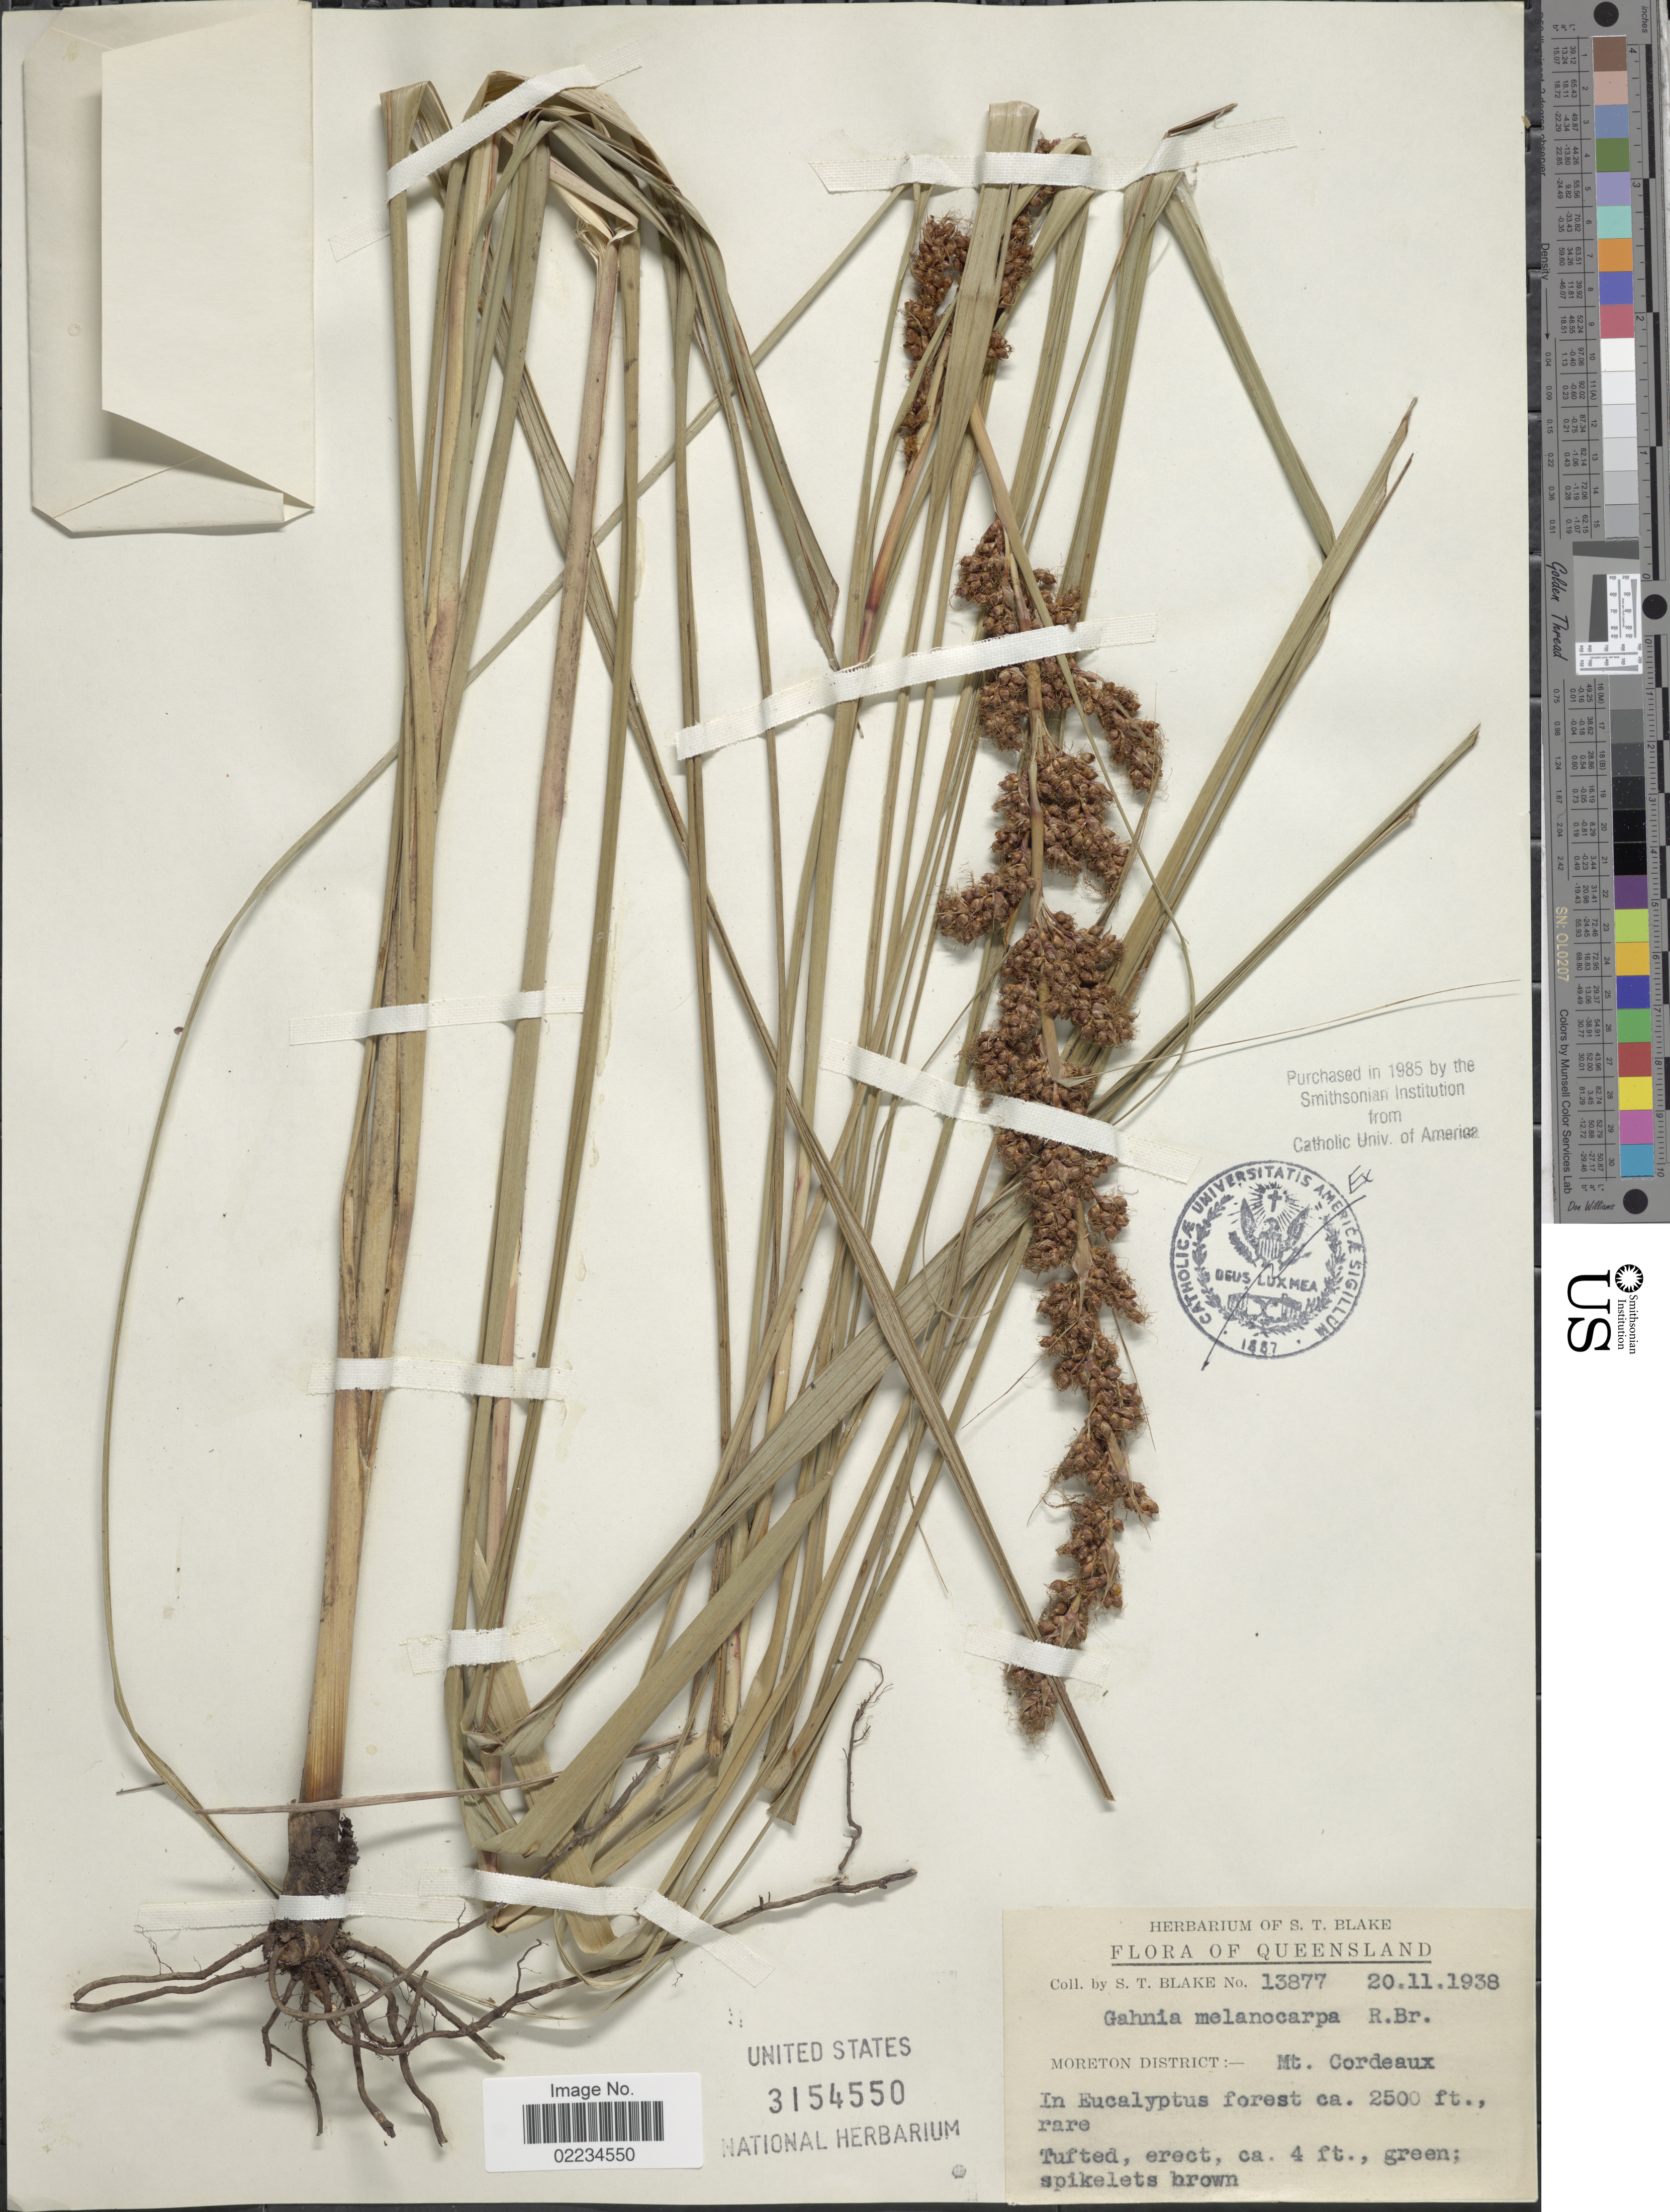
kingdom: Plantae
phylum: Tracheophyta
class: Liliopsida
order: Poales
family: Cyperaceae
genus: Gahnia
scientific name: Gahnia melanocarpa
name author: R. Br.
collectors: S. T. Blake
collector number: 13877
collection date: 1938-11-20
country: Australia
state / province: Queensland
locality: Moreton District: - Mt Cordeaux, In Eucalyptus forest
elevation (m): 762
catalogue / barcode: US 3154550